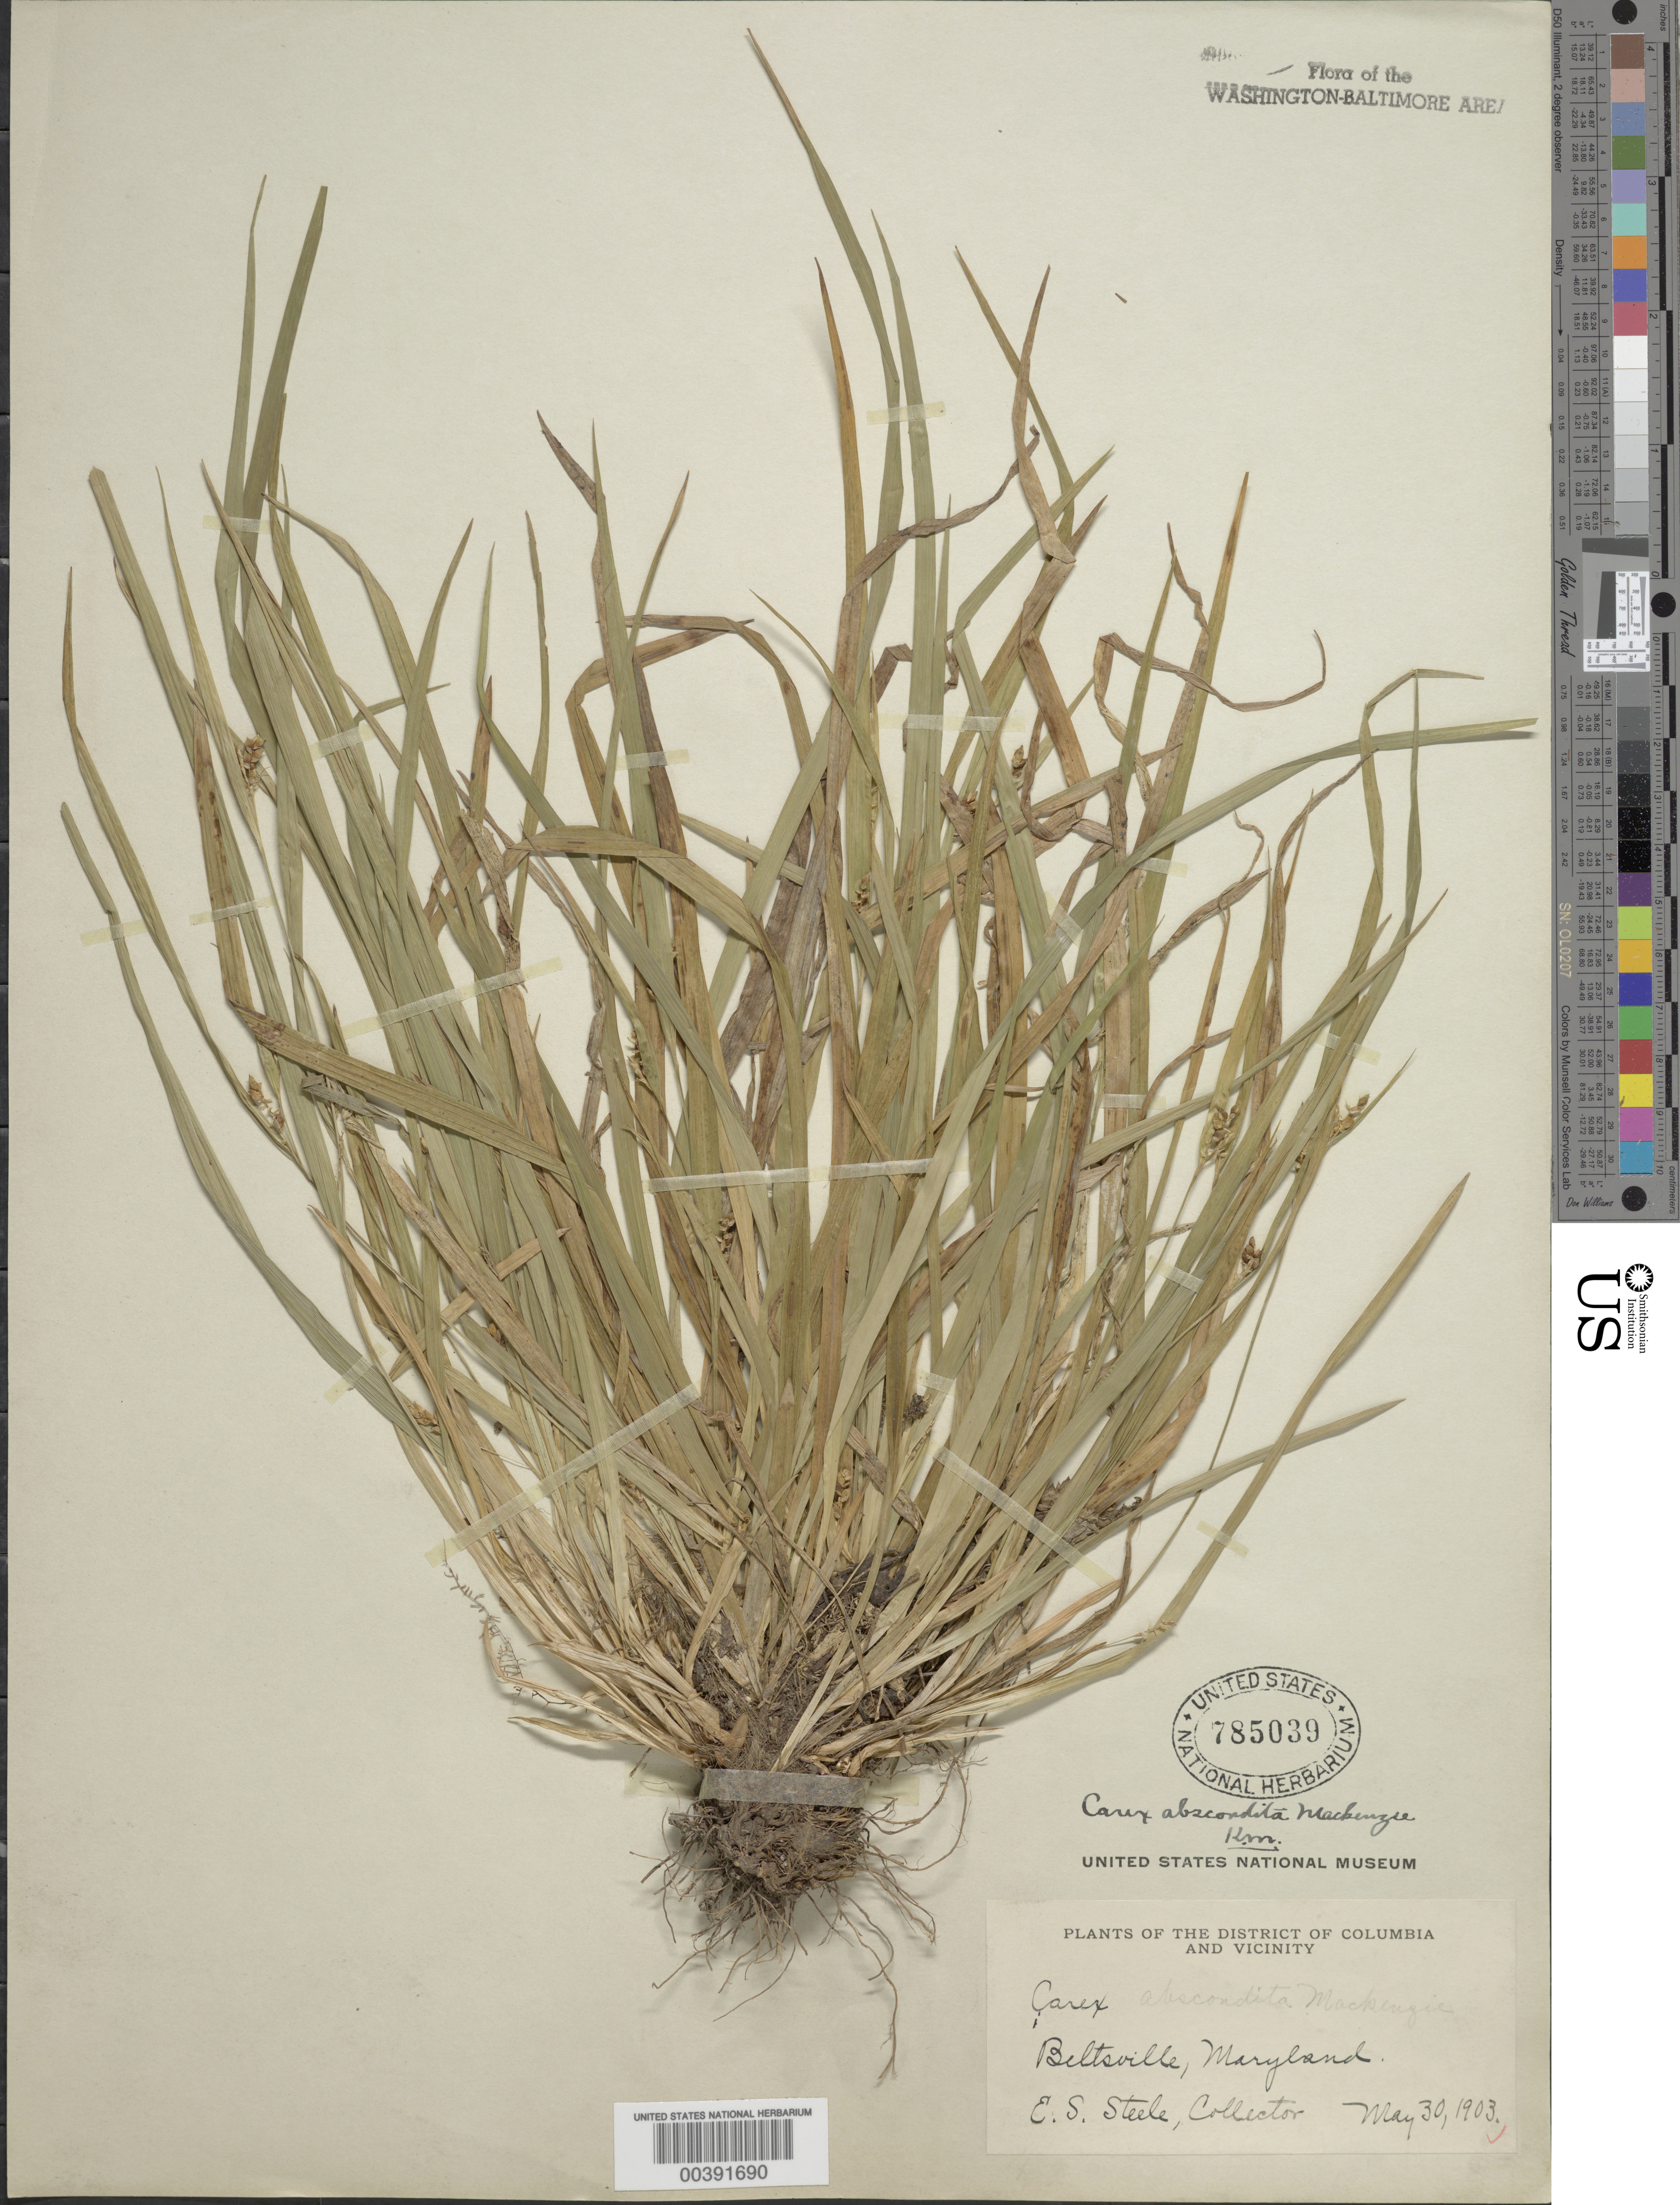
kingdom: Plantae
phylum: Tracheophyta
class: Liliopsida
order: Poales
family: Cyperaceae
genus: Carex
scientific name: Carex abscondita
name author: Mack.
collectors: E. Steele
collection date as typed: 30 May 1903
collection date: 1903-05-30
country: United States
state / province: Maryland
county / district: Prince George's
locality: Beltsville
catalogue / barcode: US 785039